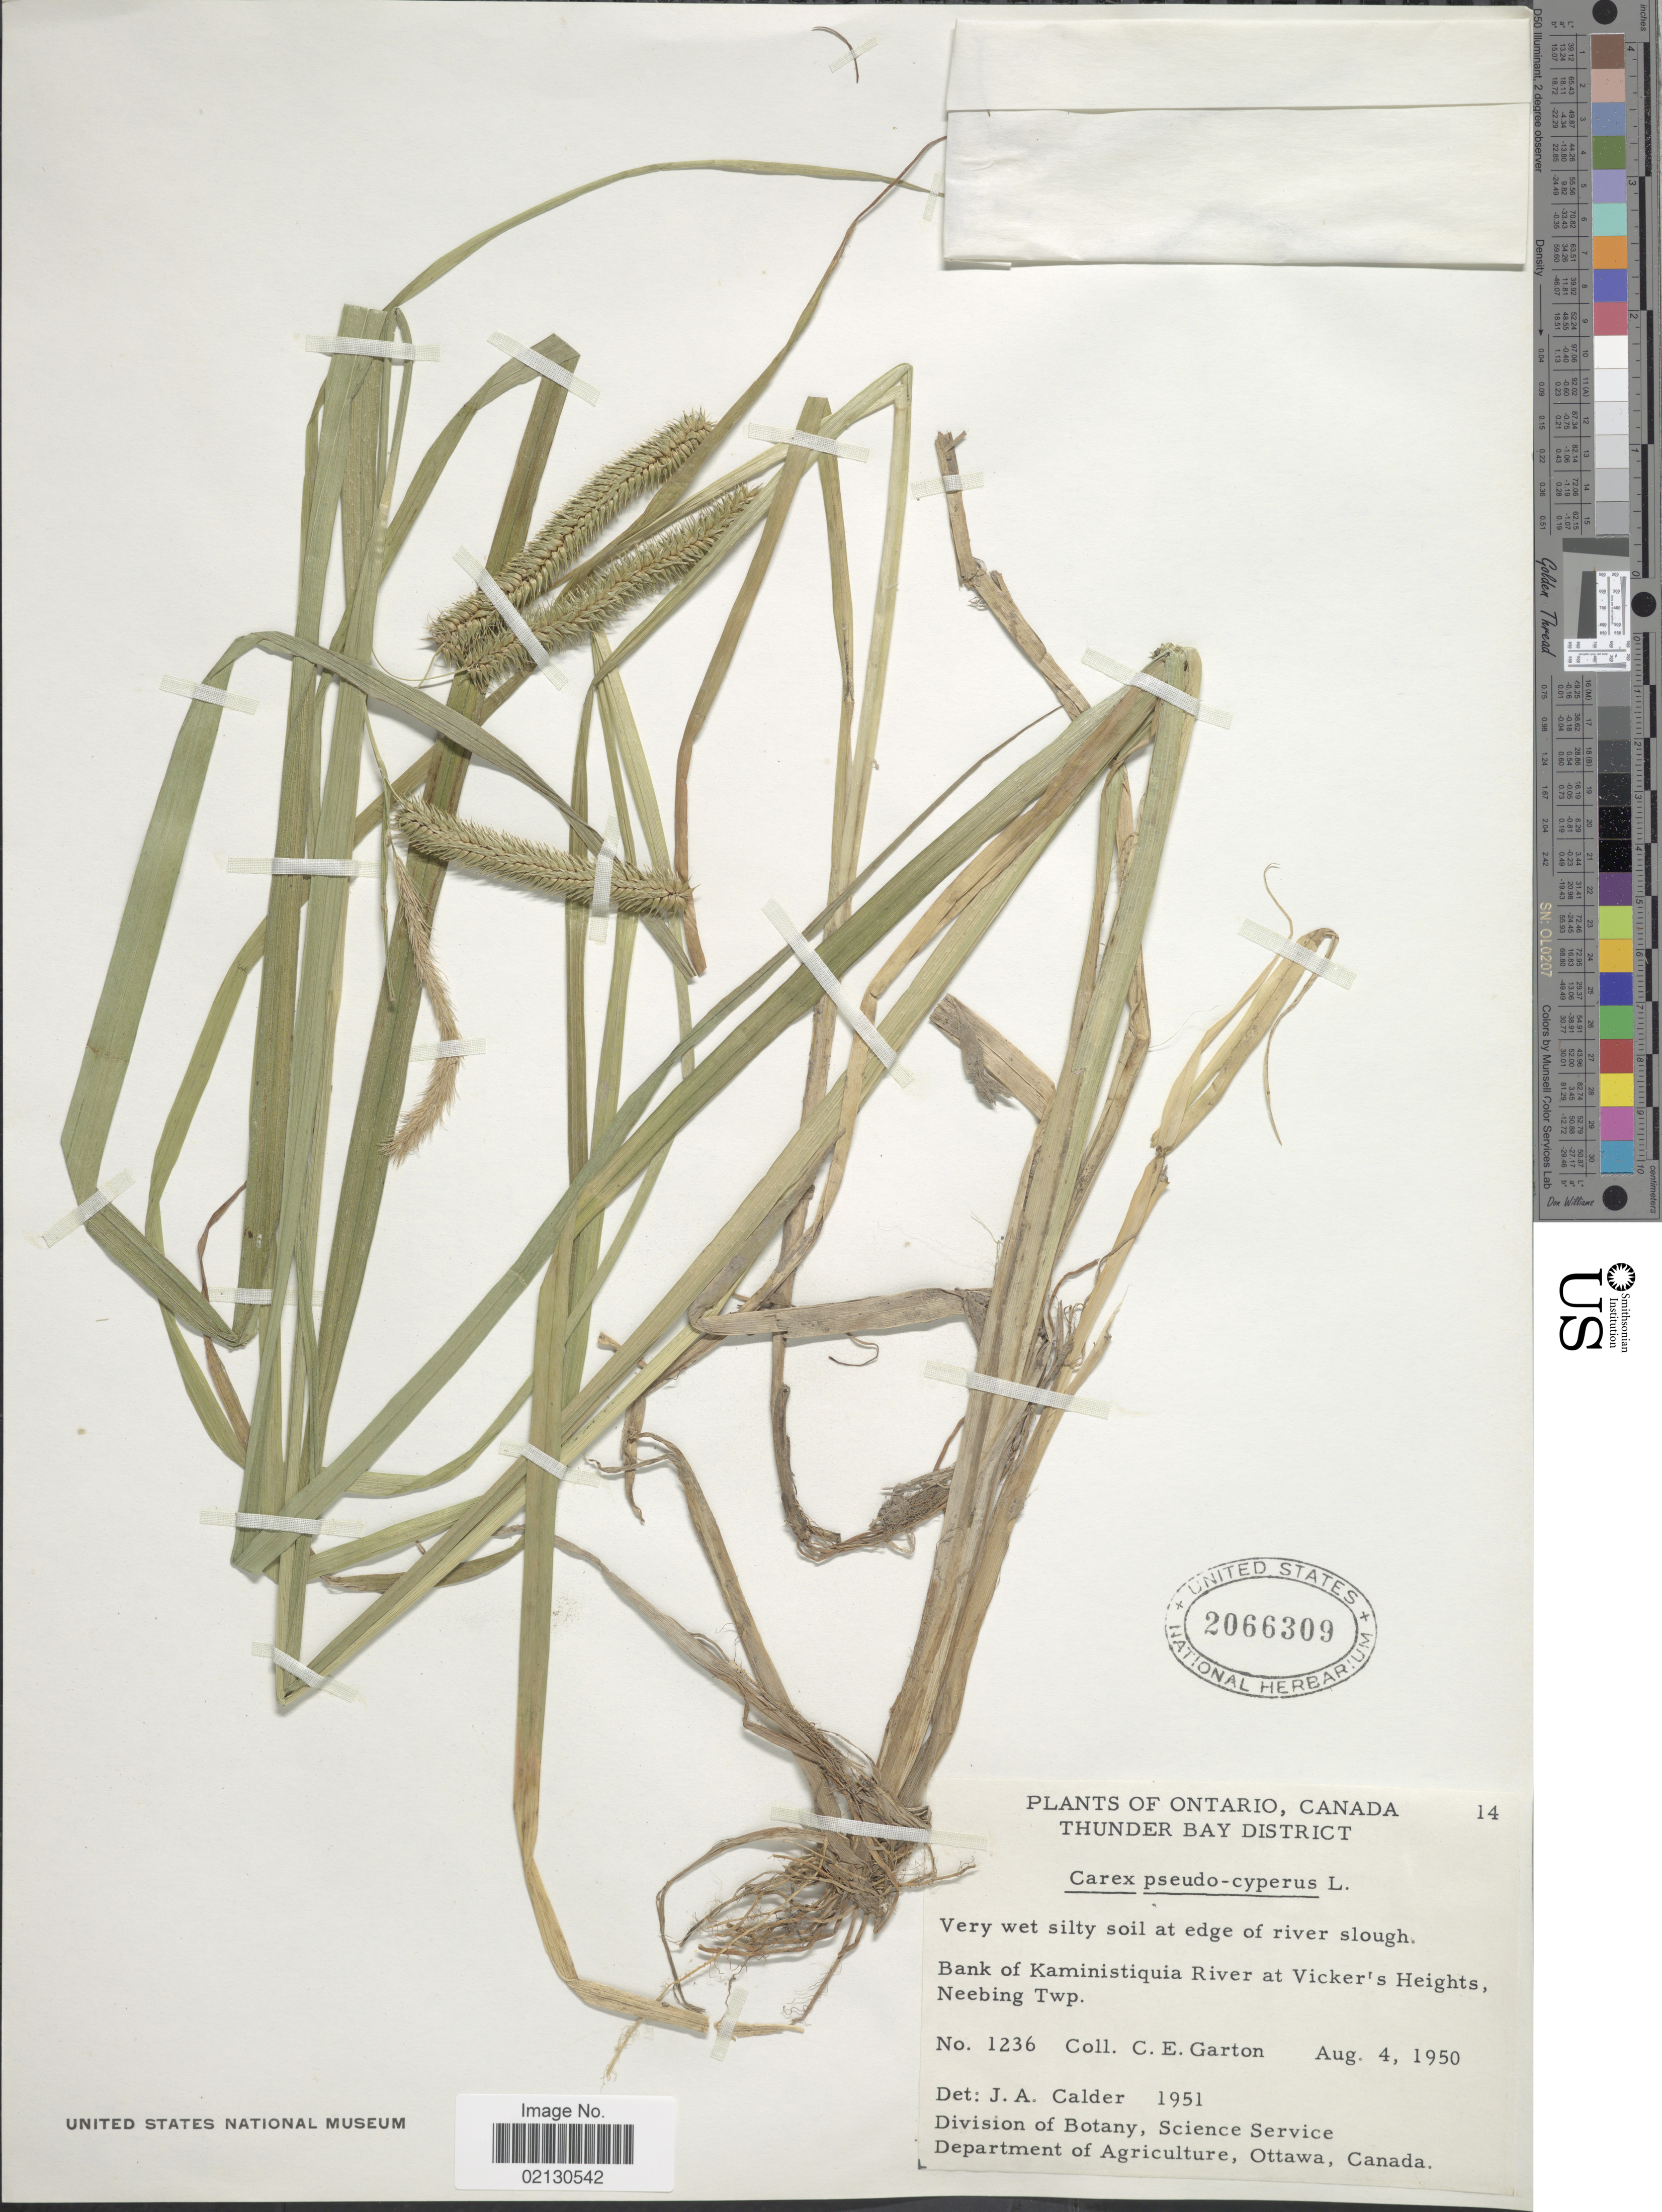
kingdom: Plantae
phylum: Tracheophyta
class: Liliopsida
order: Poales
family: Cyperaceae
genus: Carex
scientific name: Carex pseudocyperus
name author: L.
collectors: C. E. Garton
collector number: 1236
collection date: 1950-08-04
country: Canada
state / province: Ontario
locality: Thunder Bay District. Bank of Kaministiquia River at Vicker's Heights, Neebing Twp.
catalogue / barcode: US 2066309